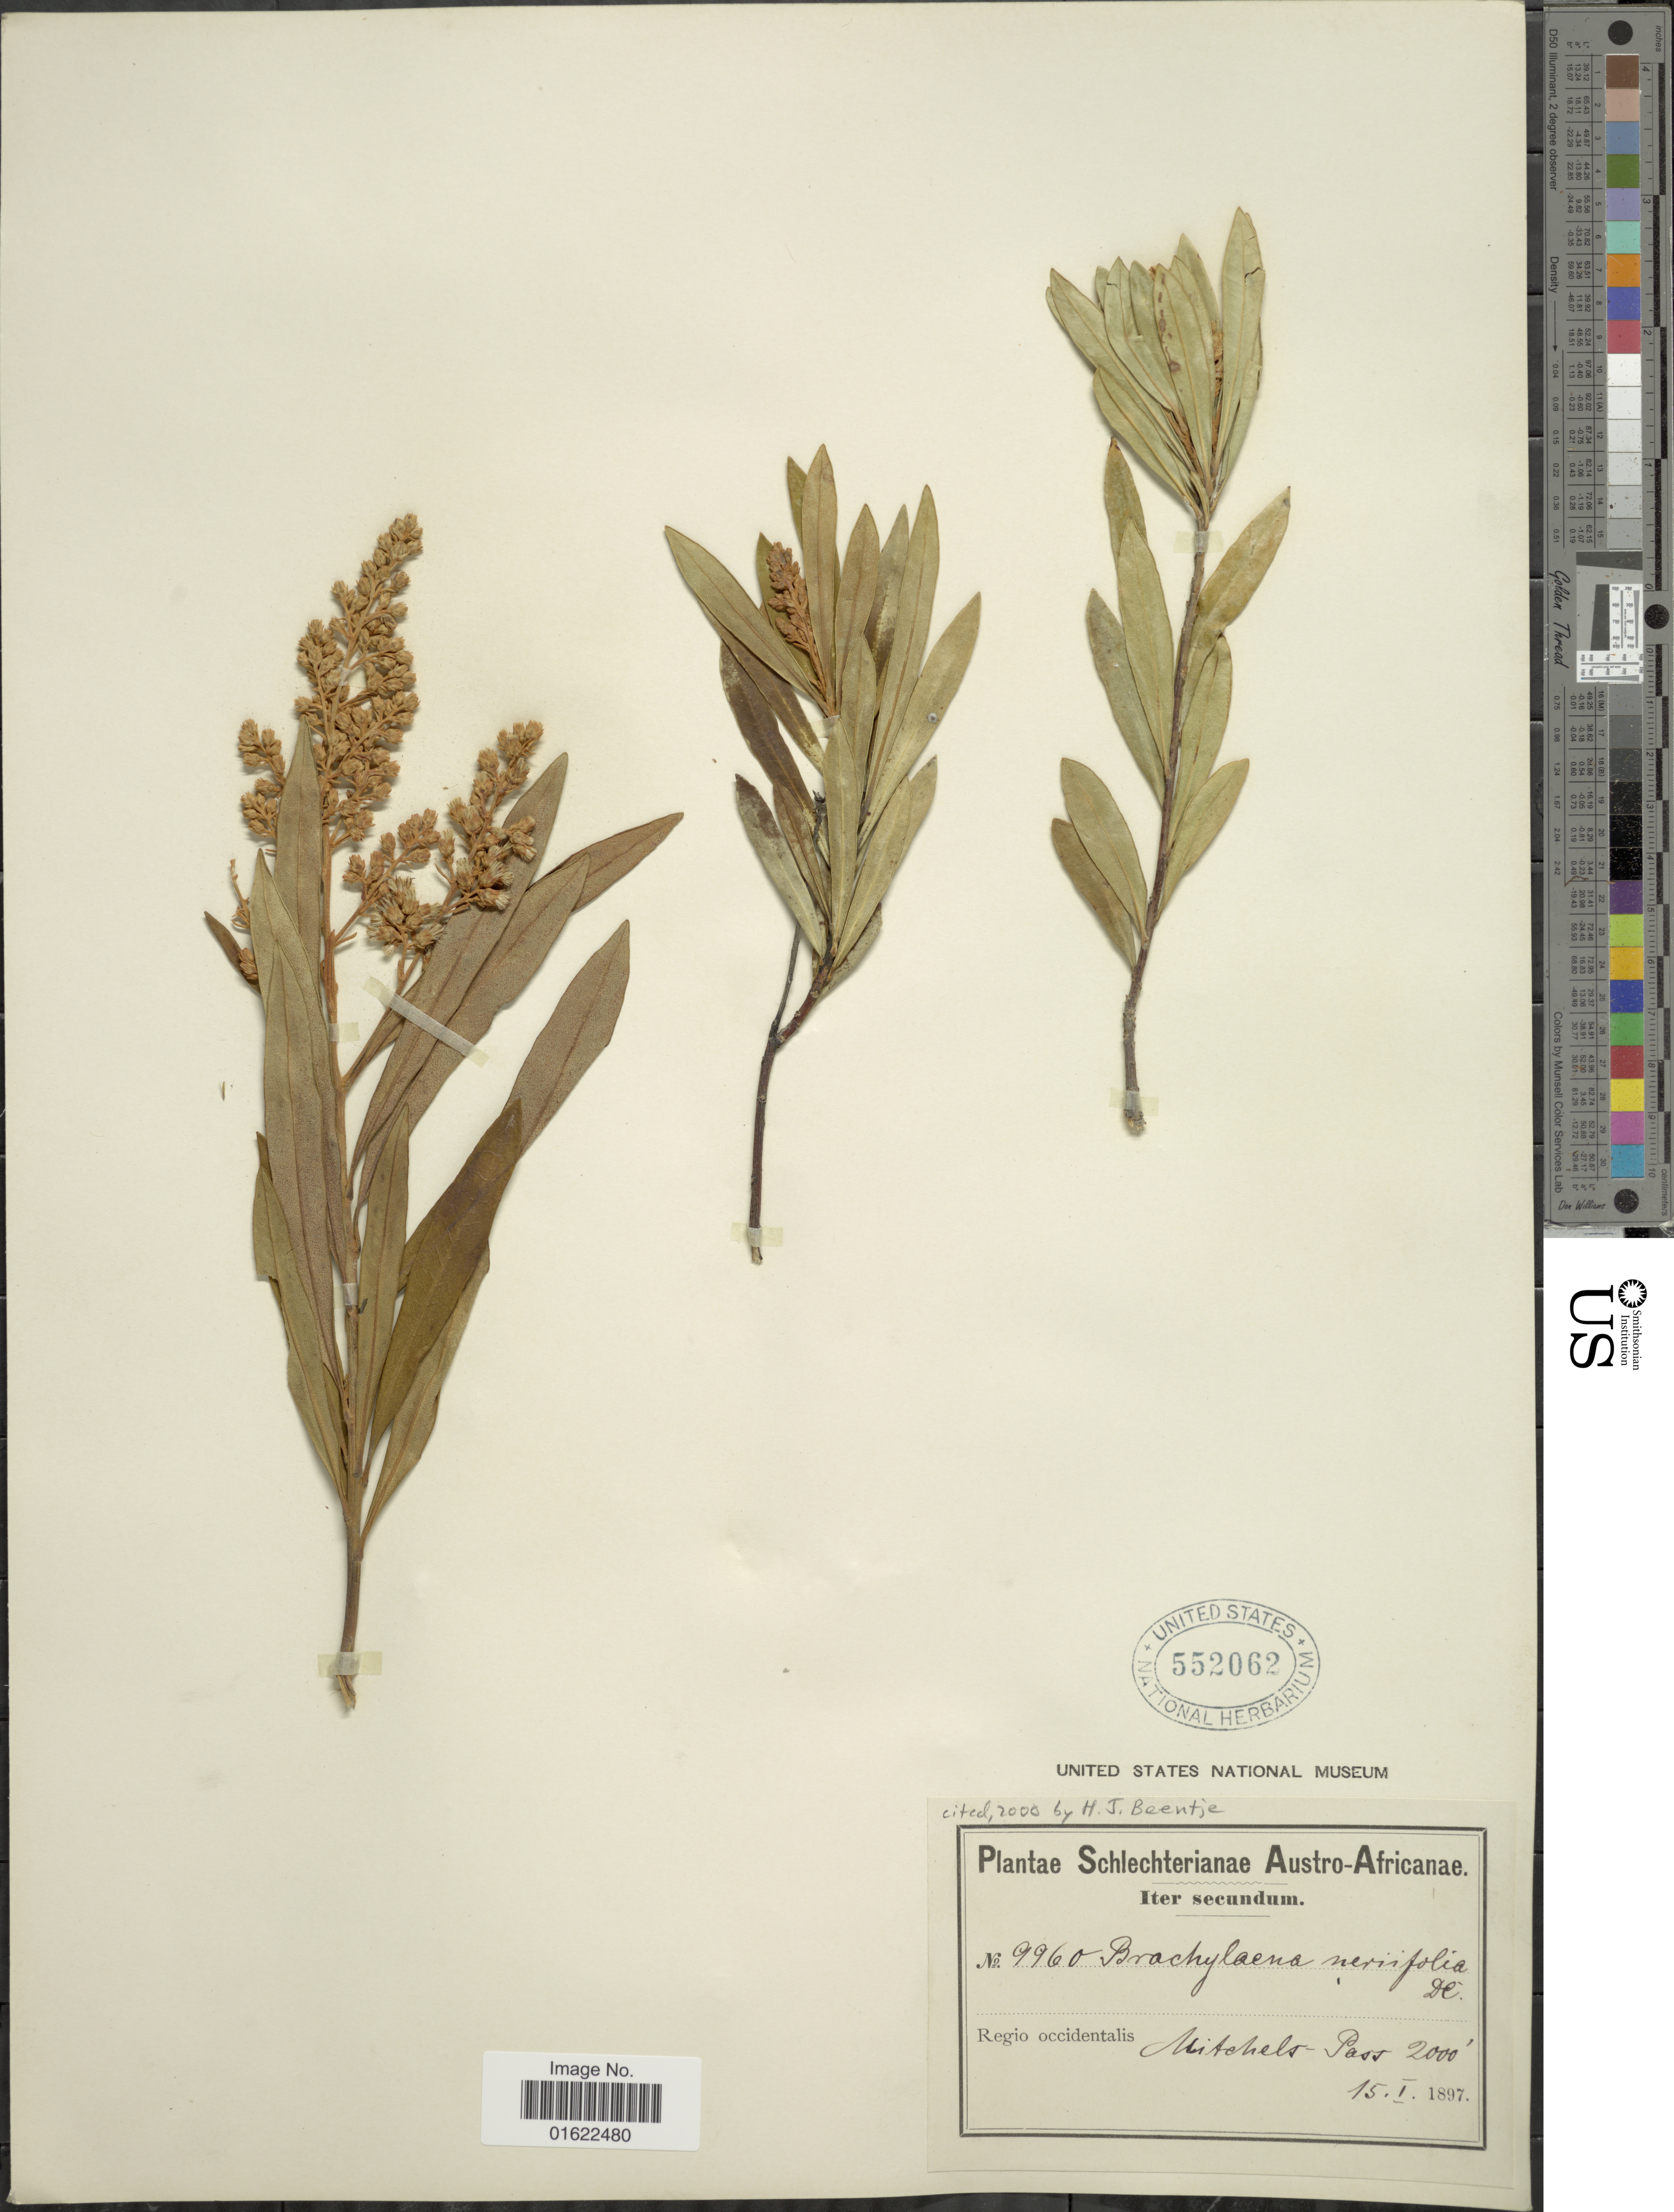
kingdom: Plantae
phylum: Tracheophyta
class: Magnoliopsida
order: Asterales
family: Asteraceae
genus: Brachylaena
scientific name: Brachylaena neriifolia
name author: (L.) R. Br.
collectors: Schlechter, --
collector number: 9960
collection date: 1897-01-15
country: South Africa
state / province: Western Cape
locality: Schlechterianae Austro-Africanae, Regio occidentalis, Mitchels-Pass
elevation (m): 610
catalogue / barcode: US 552062